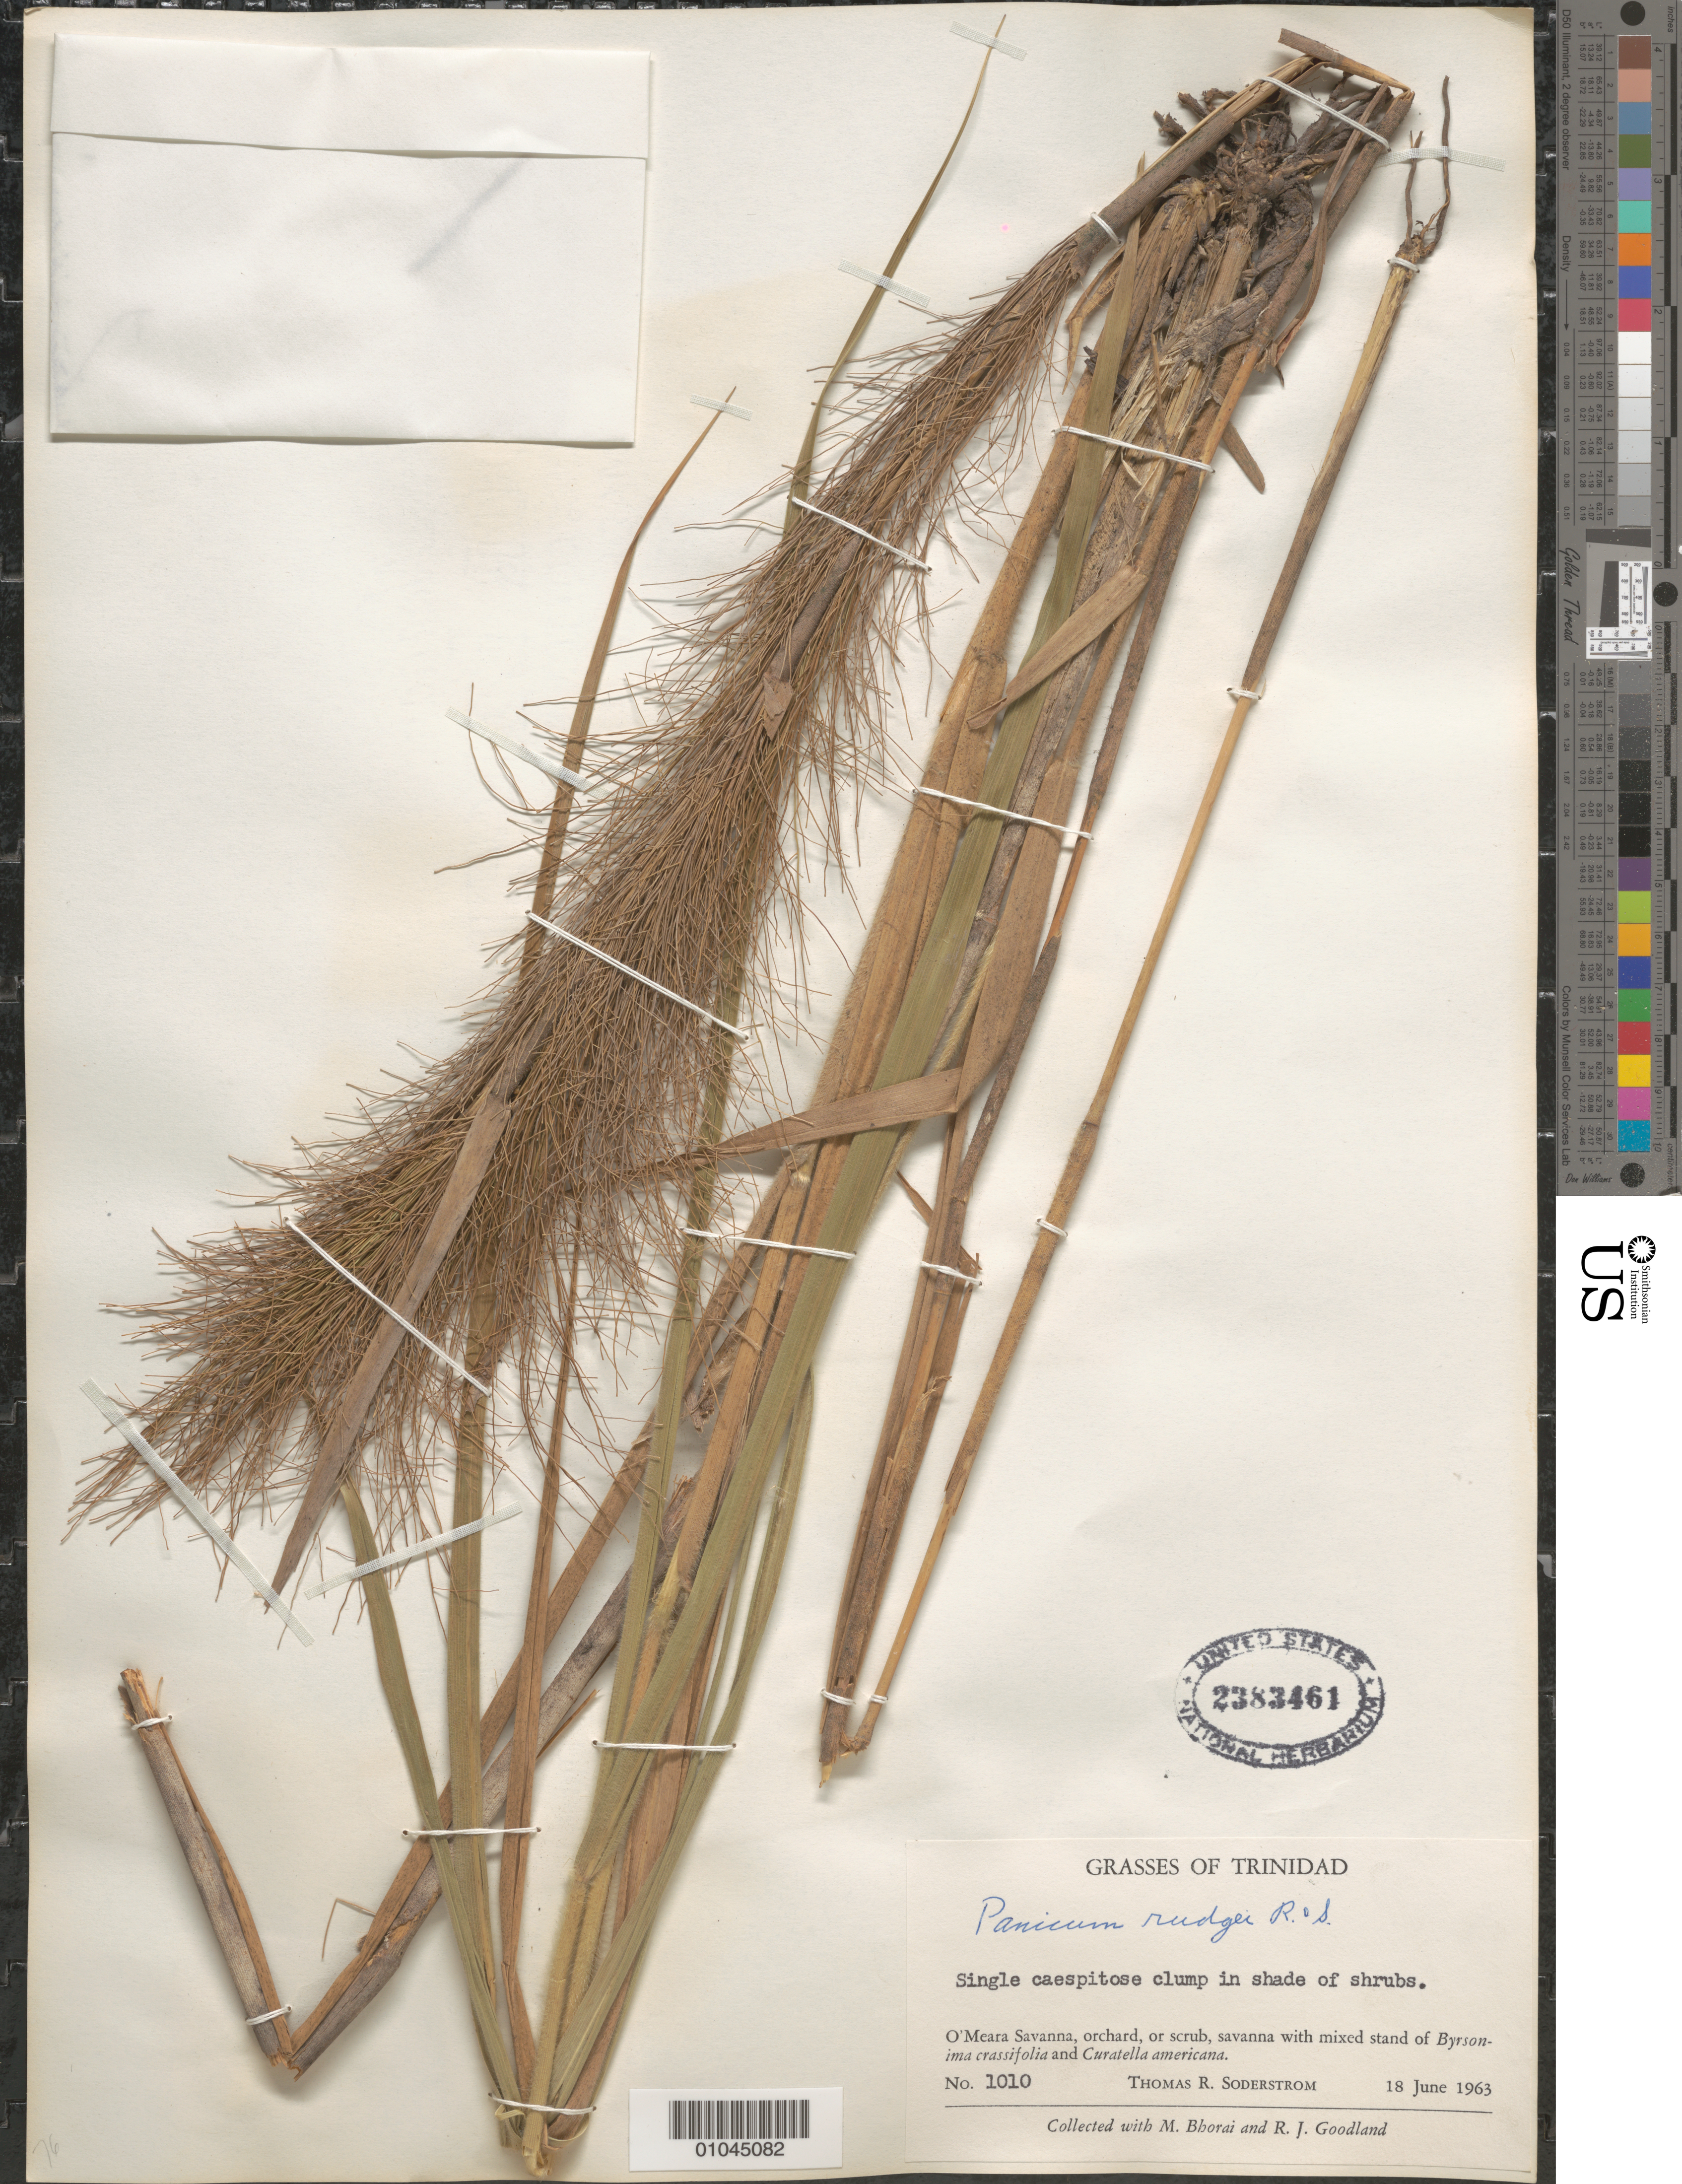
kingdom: Plantae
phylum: Tracheophyta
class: Liliopsida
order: Poales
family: Poaceae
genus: Panicum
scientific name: Panicum rudgei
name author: Roem. & Schult.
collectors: T. R. Soderstrom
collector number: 1010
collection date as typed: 18 Jun 1963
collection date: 1963-06-18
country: Trinidad and Tobago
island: Trinidad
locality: O'Meara savanna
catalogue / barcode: US 2383461